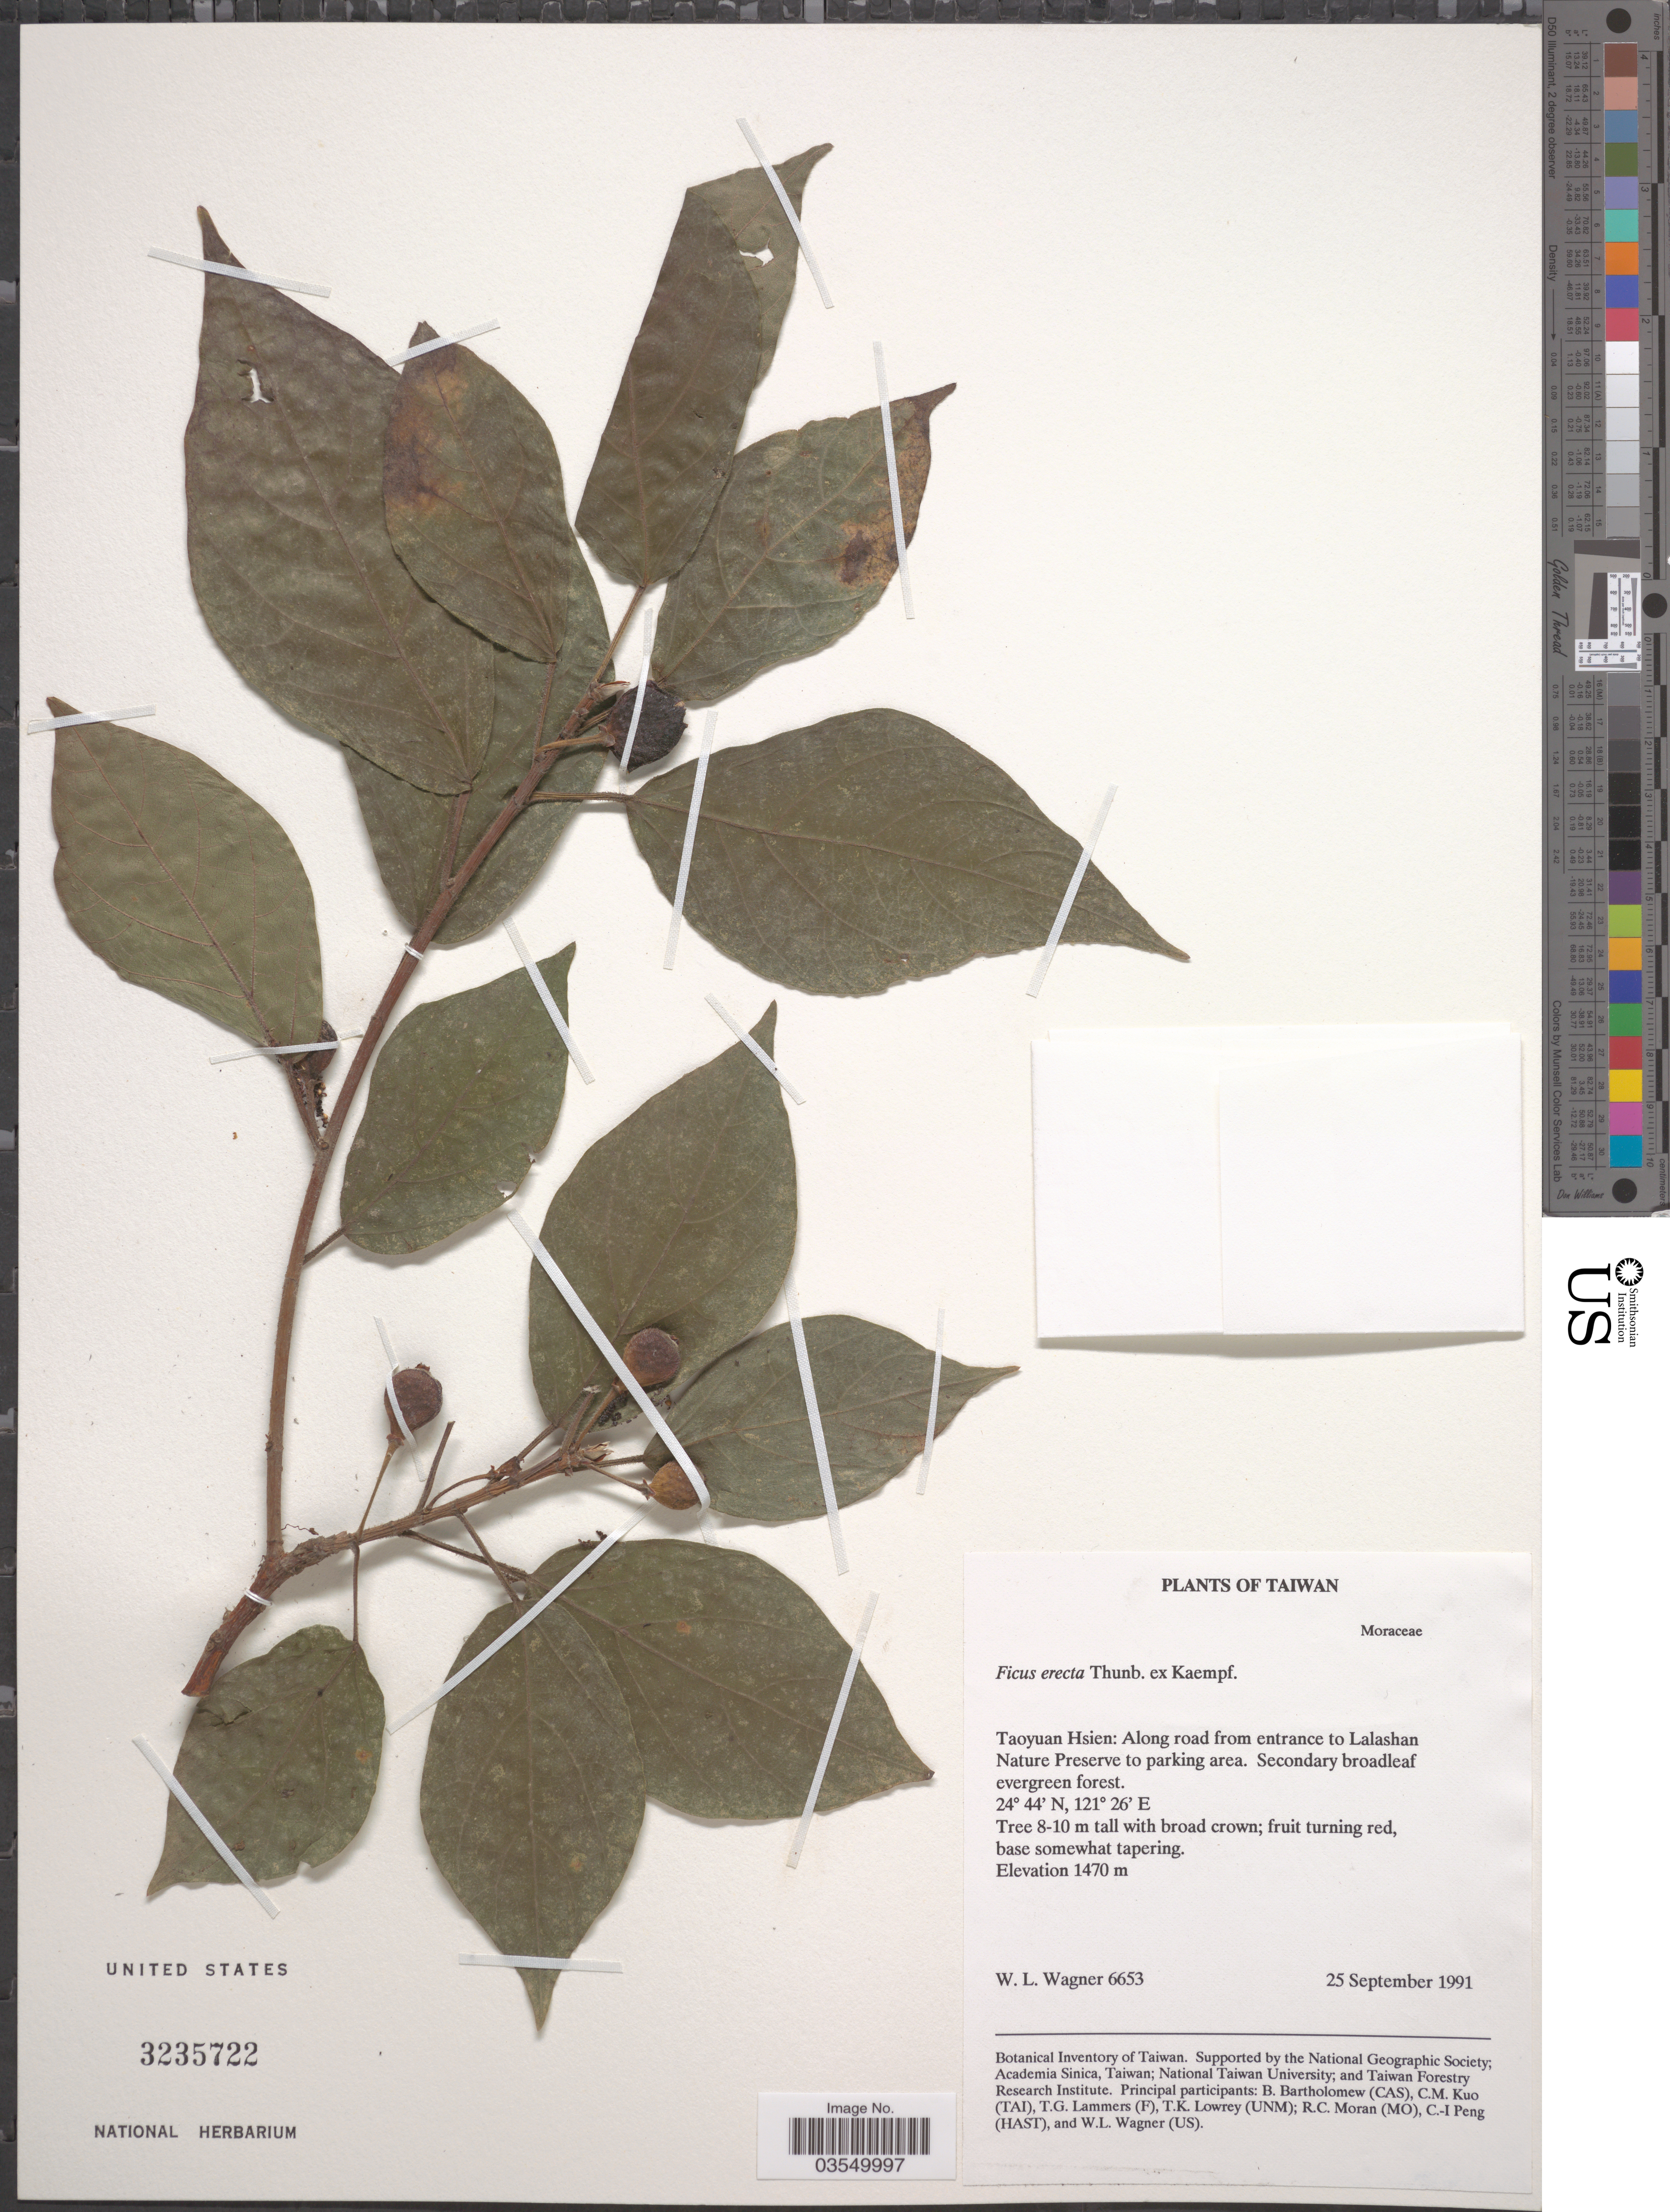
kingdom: Plantae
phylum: Tracheophyta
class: Magnoliopsida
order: Rosales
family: Moraceae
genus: Ficus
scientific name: Ficus erecta var. erecta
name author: Thunb.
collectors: W. L. Wagner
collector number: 6653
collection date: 1991-09-25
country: Taiwan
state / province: Taoyuan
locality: Taoyuan Hsien: Along road from entrance to Lalashan Nature Preserve to parking area.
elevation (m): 1470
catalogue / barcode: US 3235722